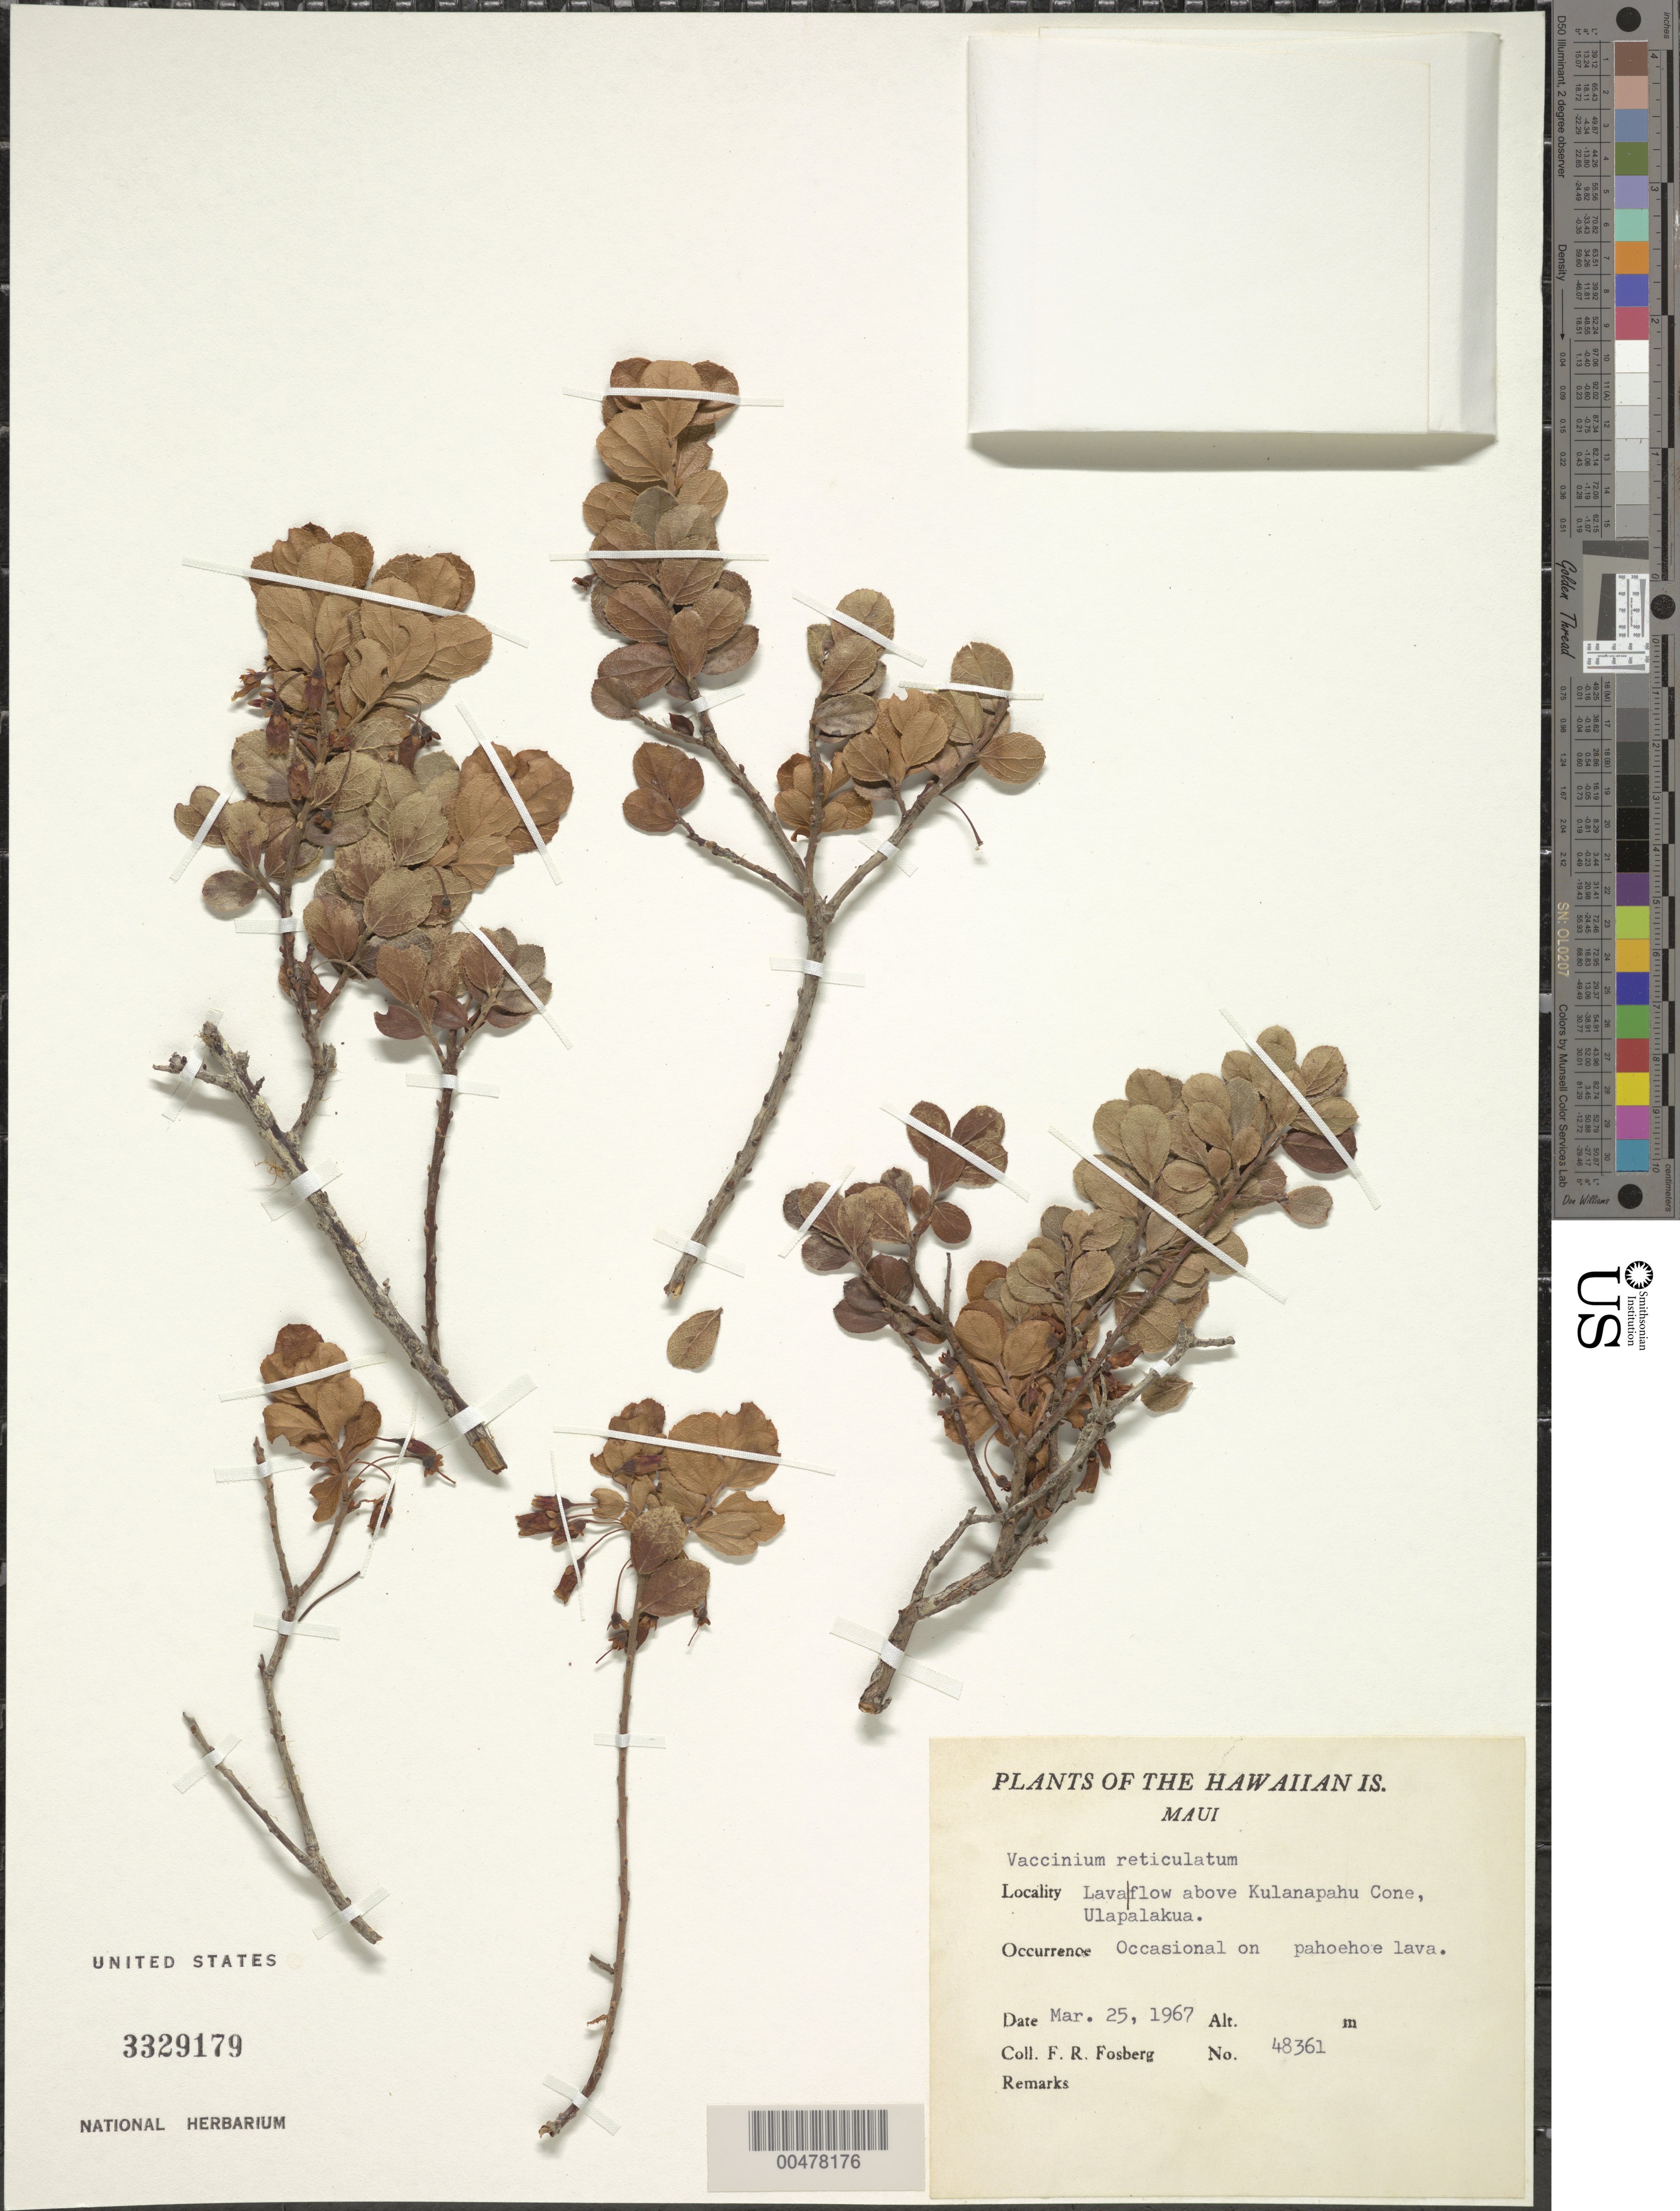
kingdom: Plantae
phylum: Tracheophyta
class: Magnoliopsida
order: Ericales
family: Ericaceae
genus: Vaccinium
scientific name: Vaccinium reticulatum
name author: Sm.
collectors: F. R. Fosberg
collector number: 48361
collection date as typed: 25 Mar 1967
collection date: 1967-03-25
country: United States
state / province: Hawaii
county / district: Maui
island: Maui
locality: Above Kulanapahu Cone, Ulapalakua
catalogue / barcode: US 3329179